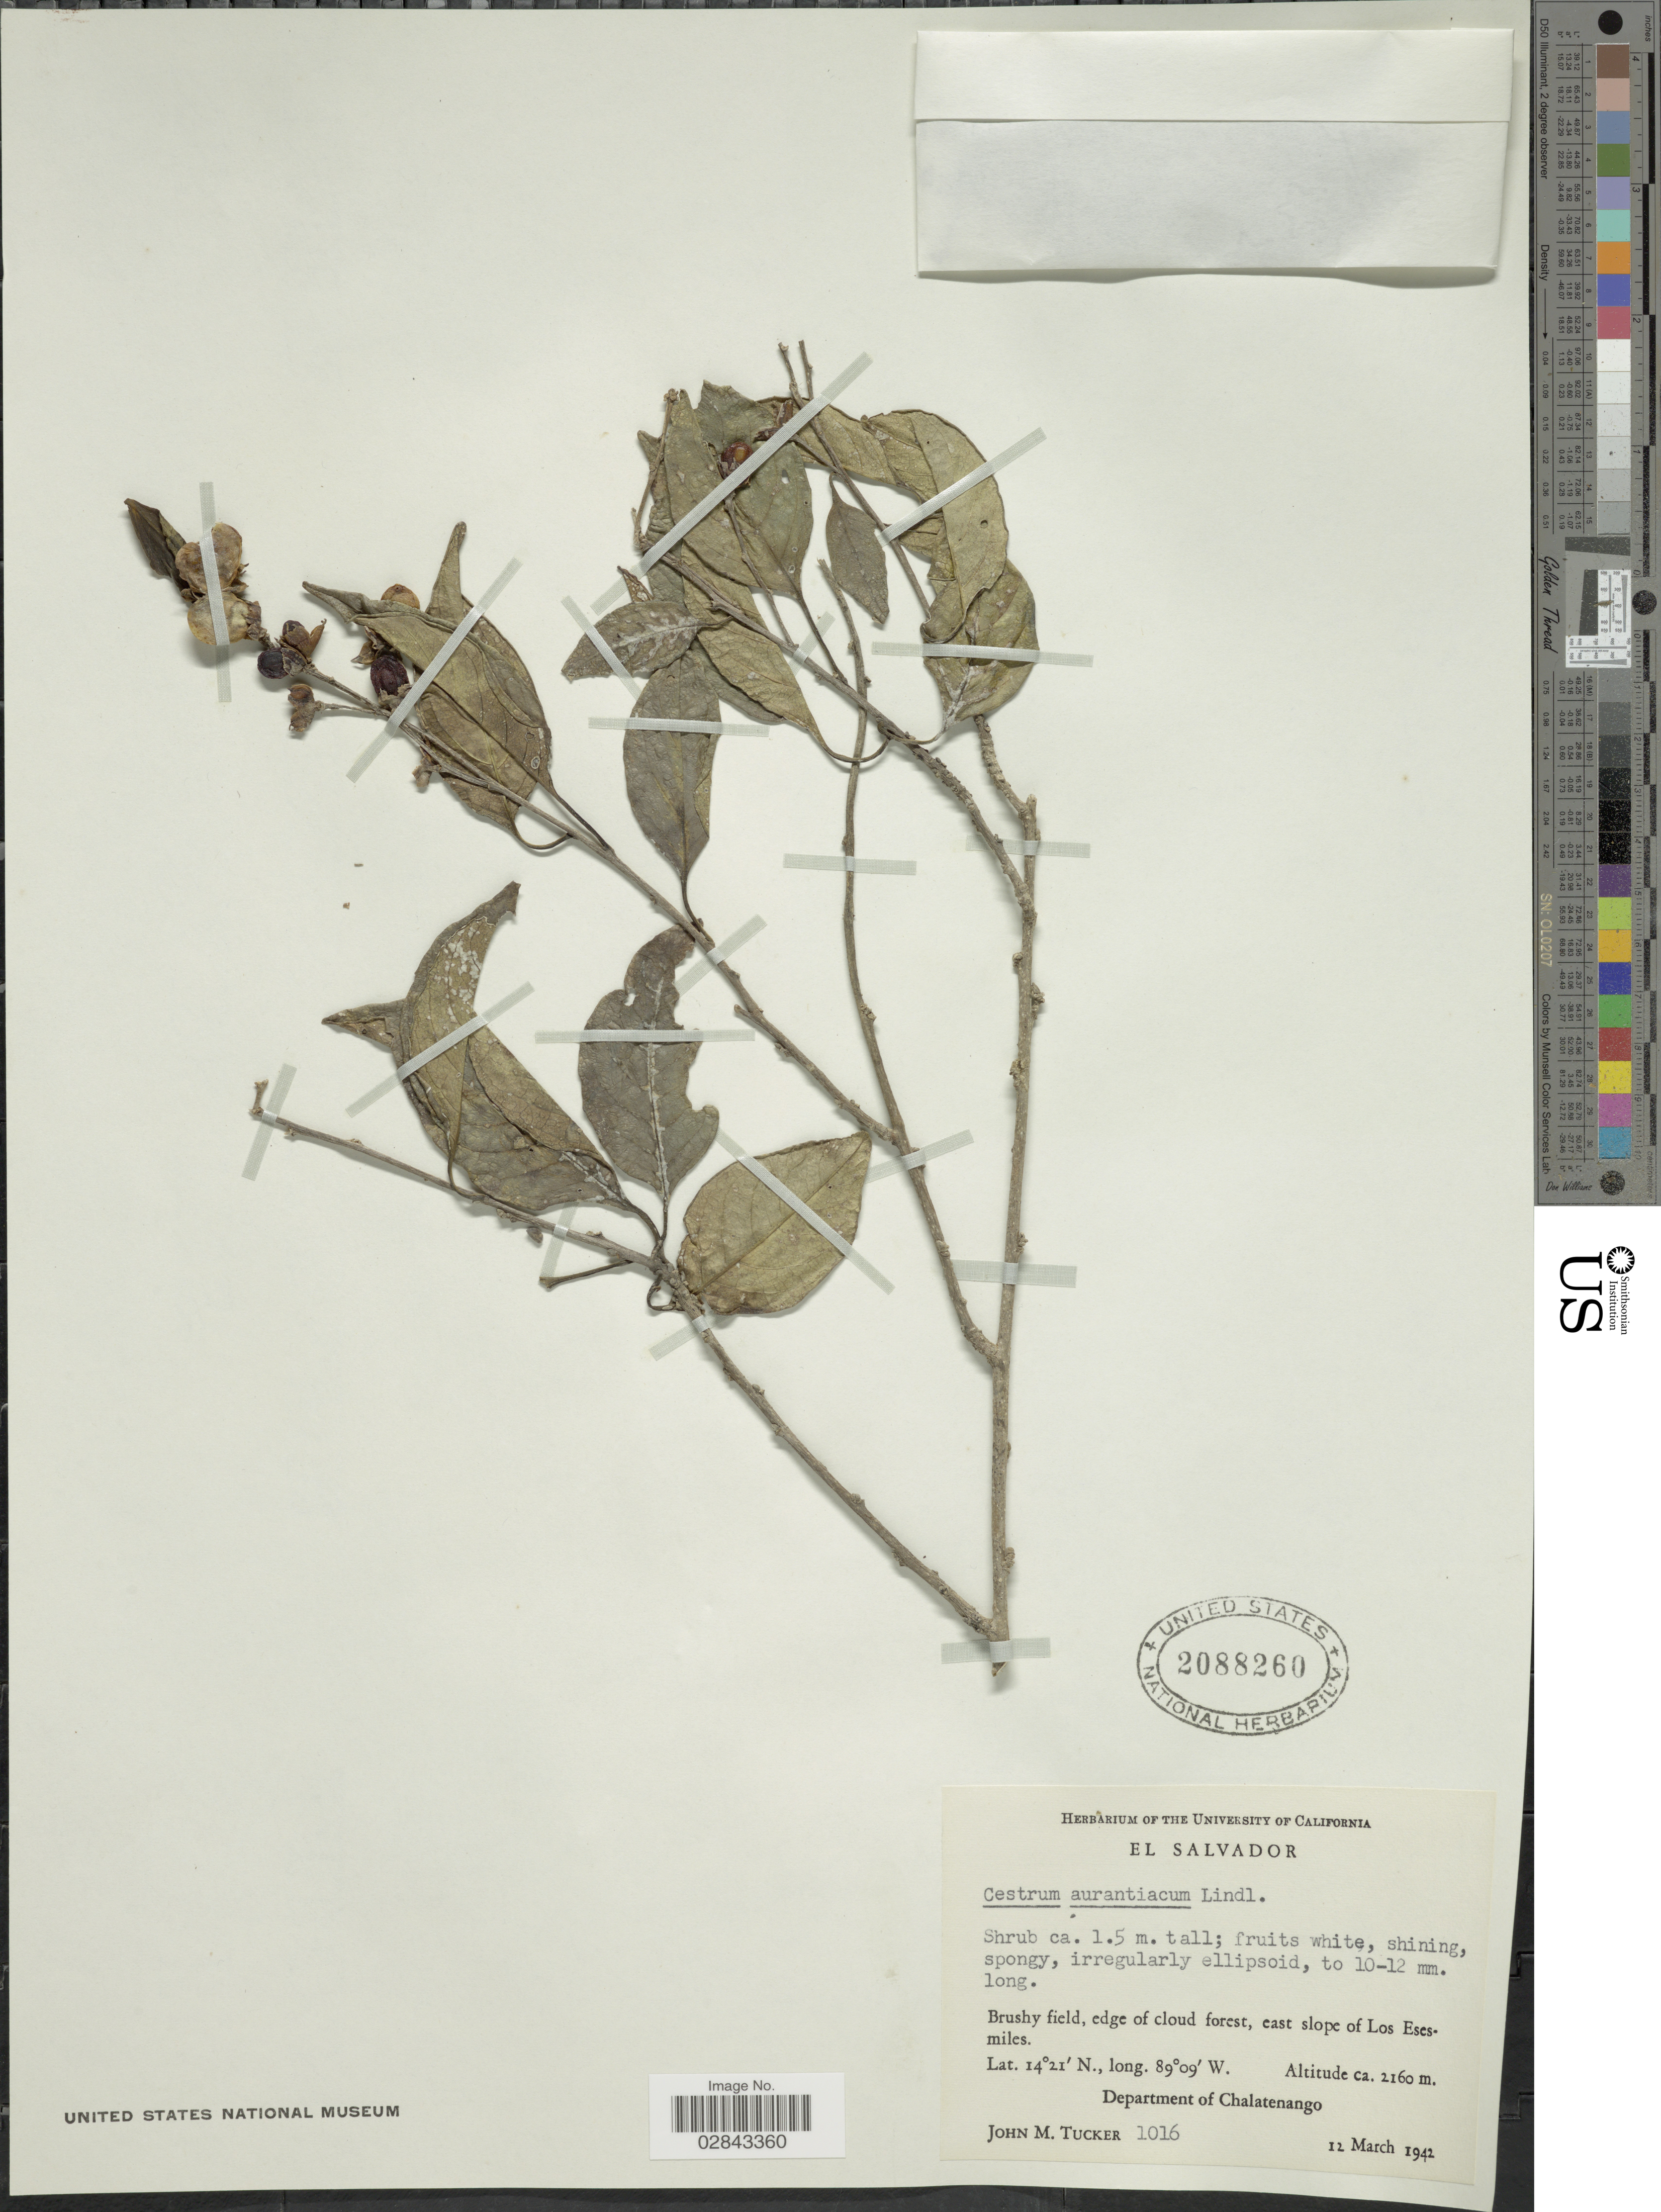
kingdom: Plantae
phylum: Tracheophyta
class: Magnoliopsida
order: Solanales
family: Solanaceae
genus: Cestrum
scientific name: Cestrum aurantiacum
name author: Lindley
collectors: J. M. Tucker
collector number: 1016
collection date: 1942-03-12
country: El Salvador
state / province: Chalatenango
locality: Brushy field, edge of cloud forest, east slope of Los Esesmiles. Department of Chalatenango.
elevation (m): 2160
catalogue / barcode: US 2088260